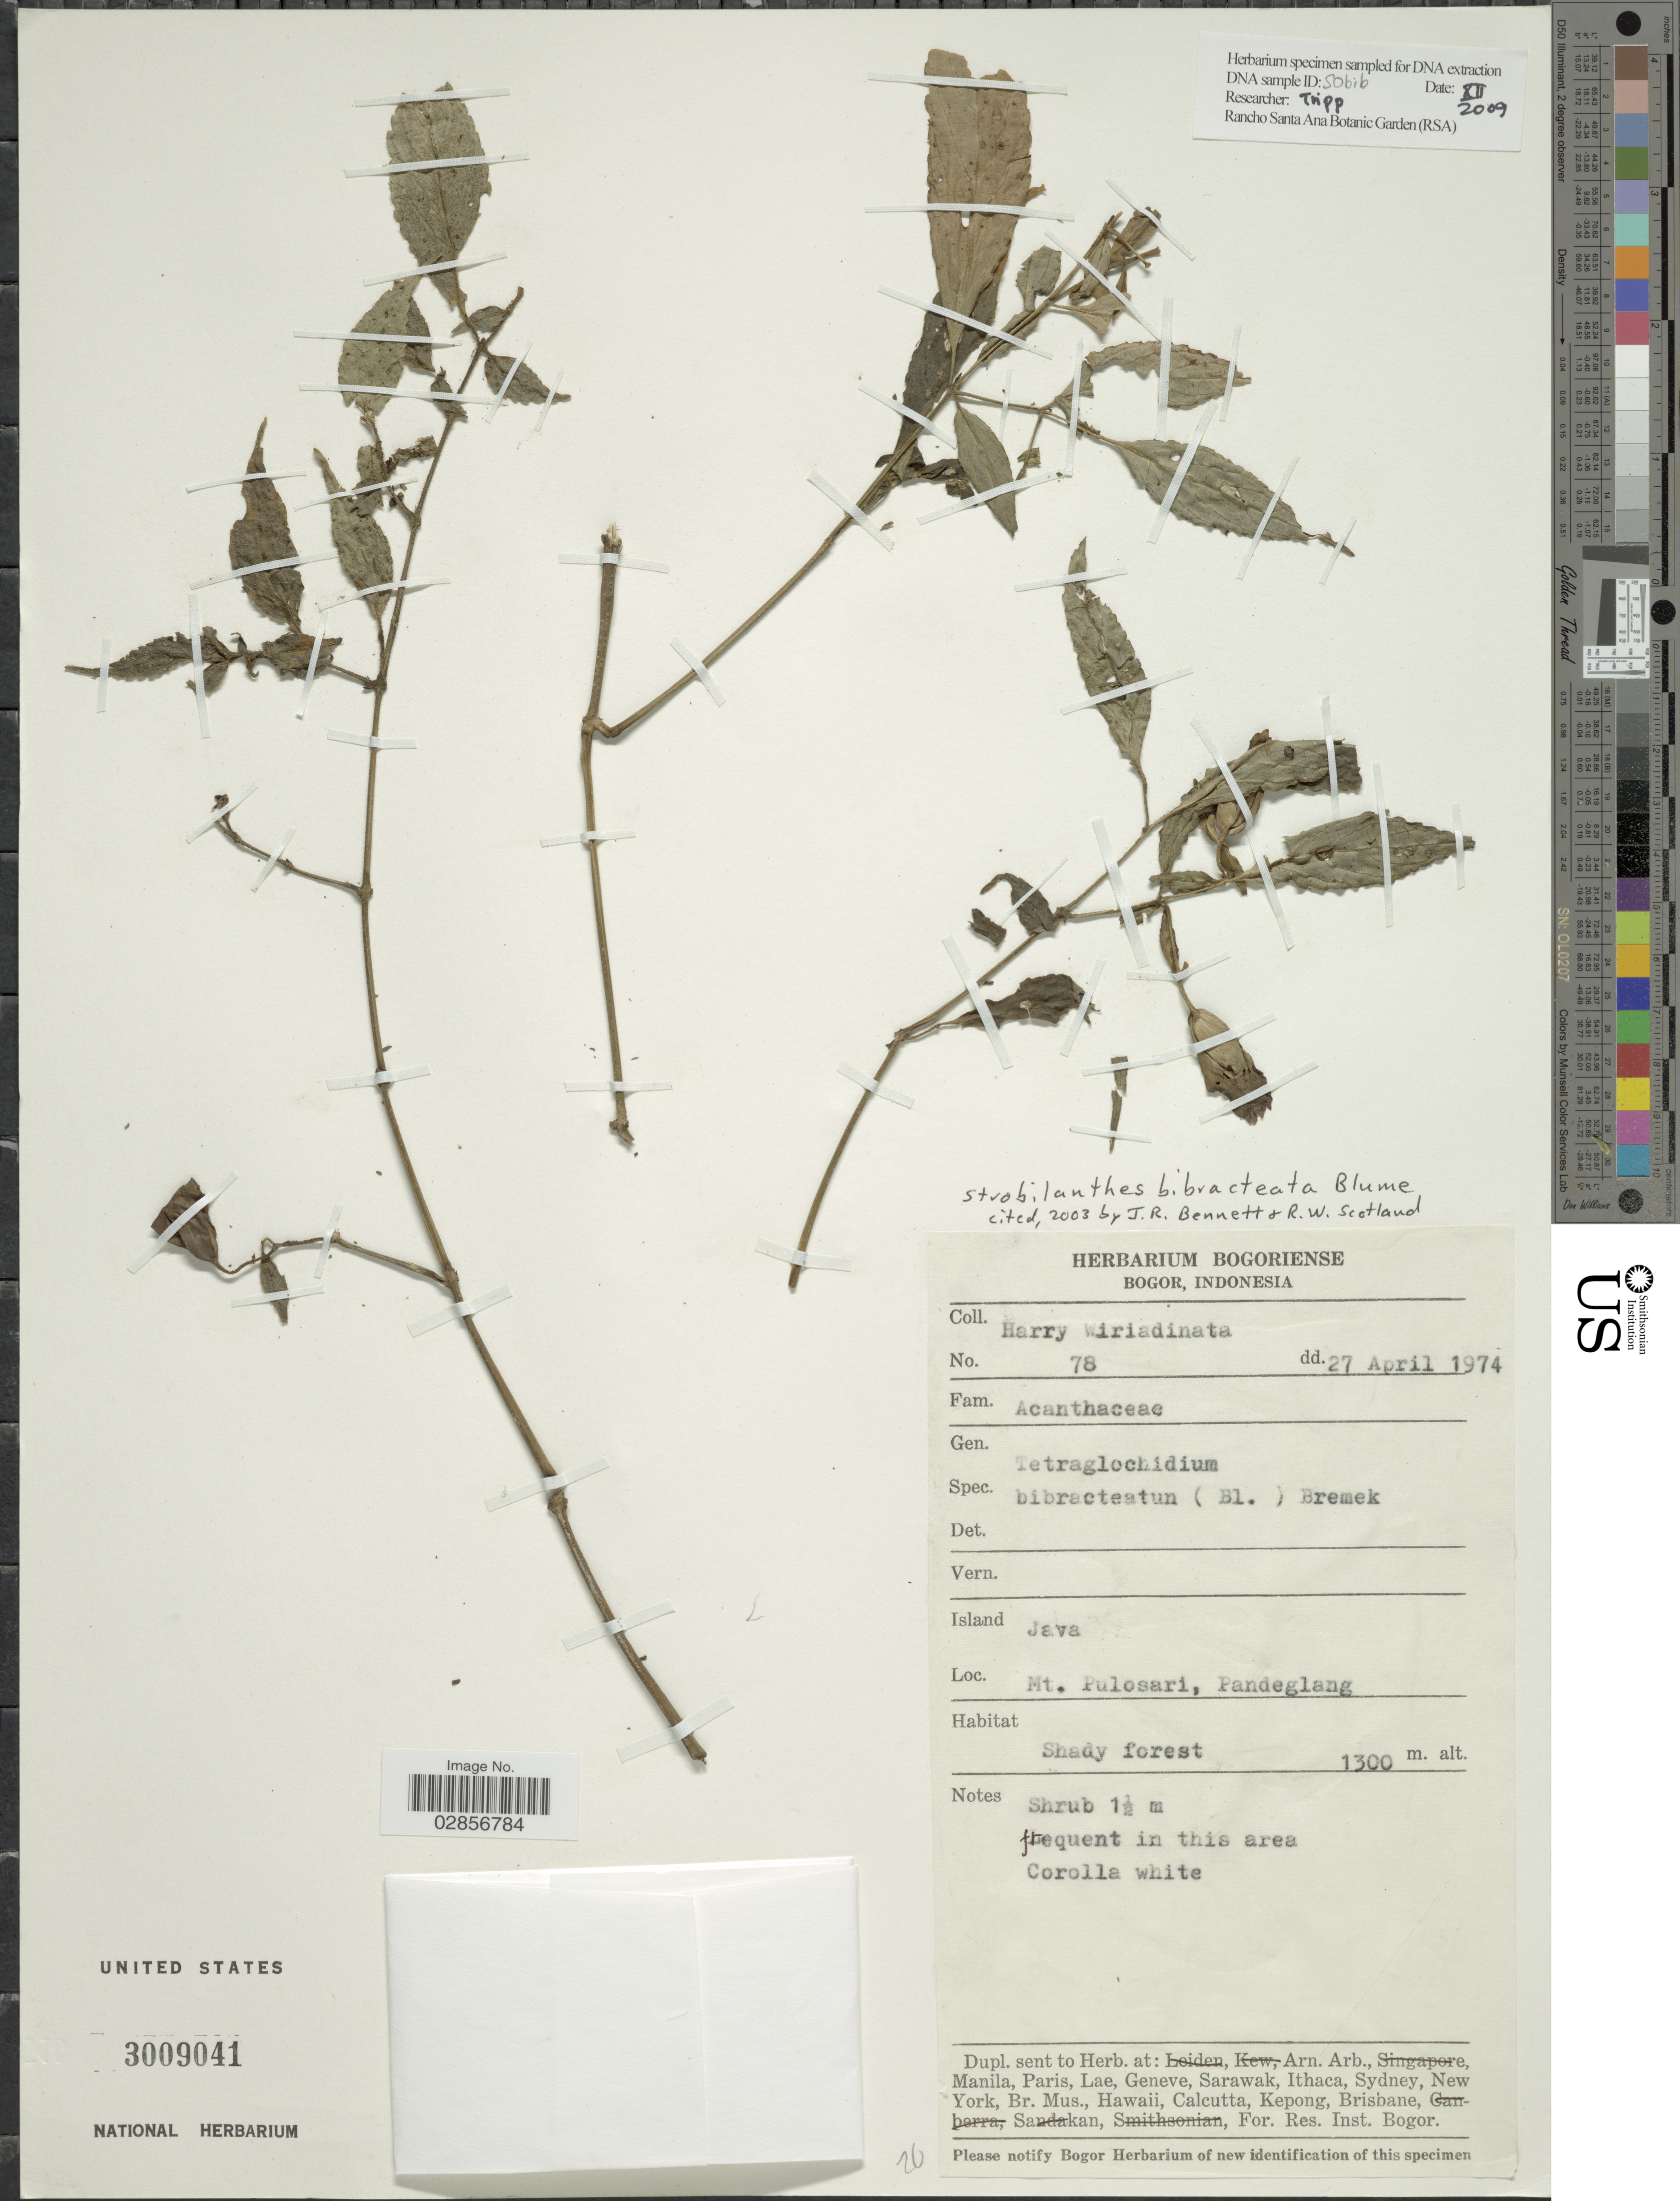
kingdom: Plantae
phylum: Tracheophyta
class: Magnoliopsida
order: Lamiales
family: Acanthaceae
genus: Strobilanthes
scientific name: Strobilanthes bibracteata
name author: Blume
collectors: H. Wiriadinata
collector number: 78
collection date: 1974-04-27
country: Indonesia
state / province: Java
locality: Island Java. Mt. Pulosari, Pandeglang.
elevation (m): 1300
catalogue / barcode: US 3009041